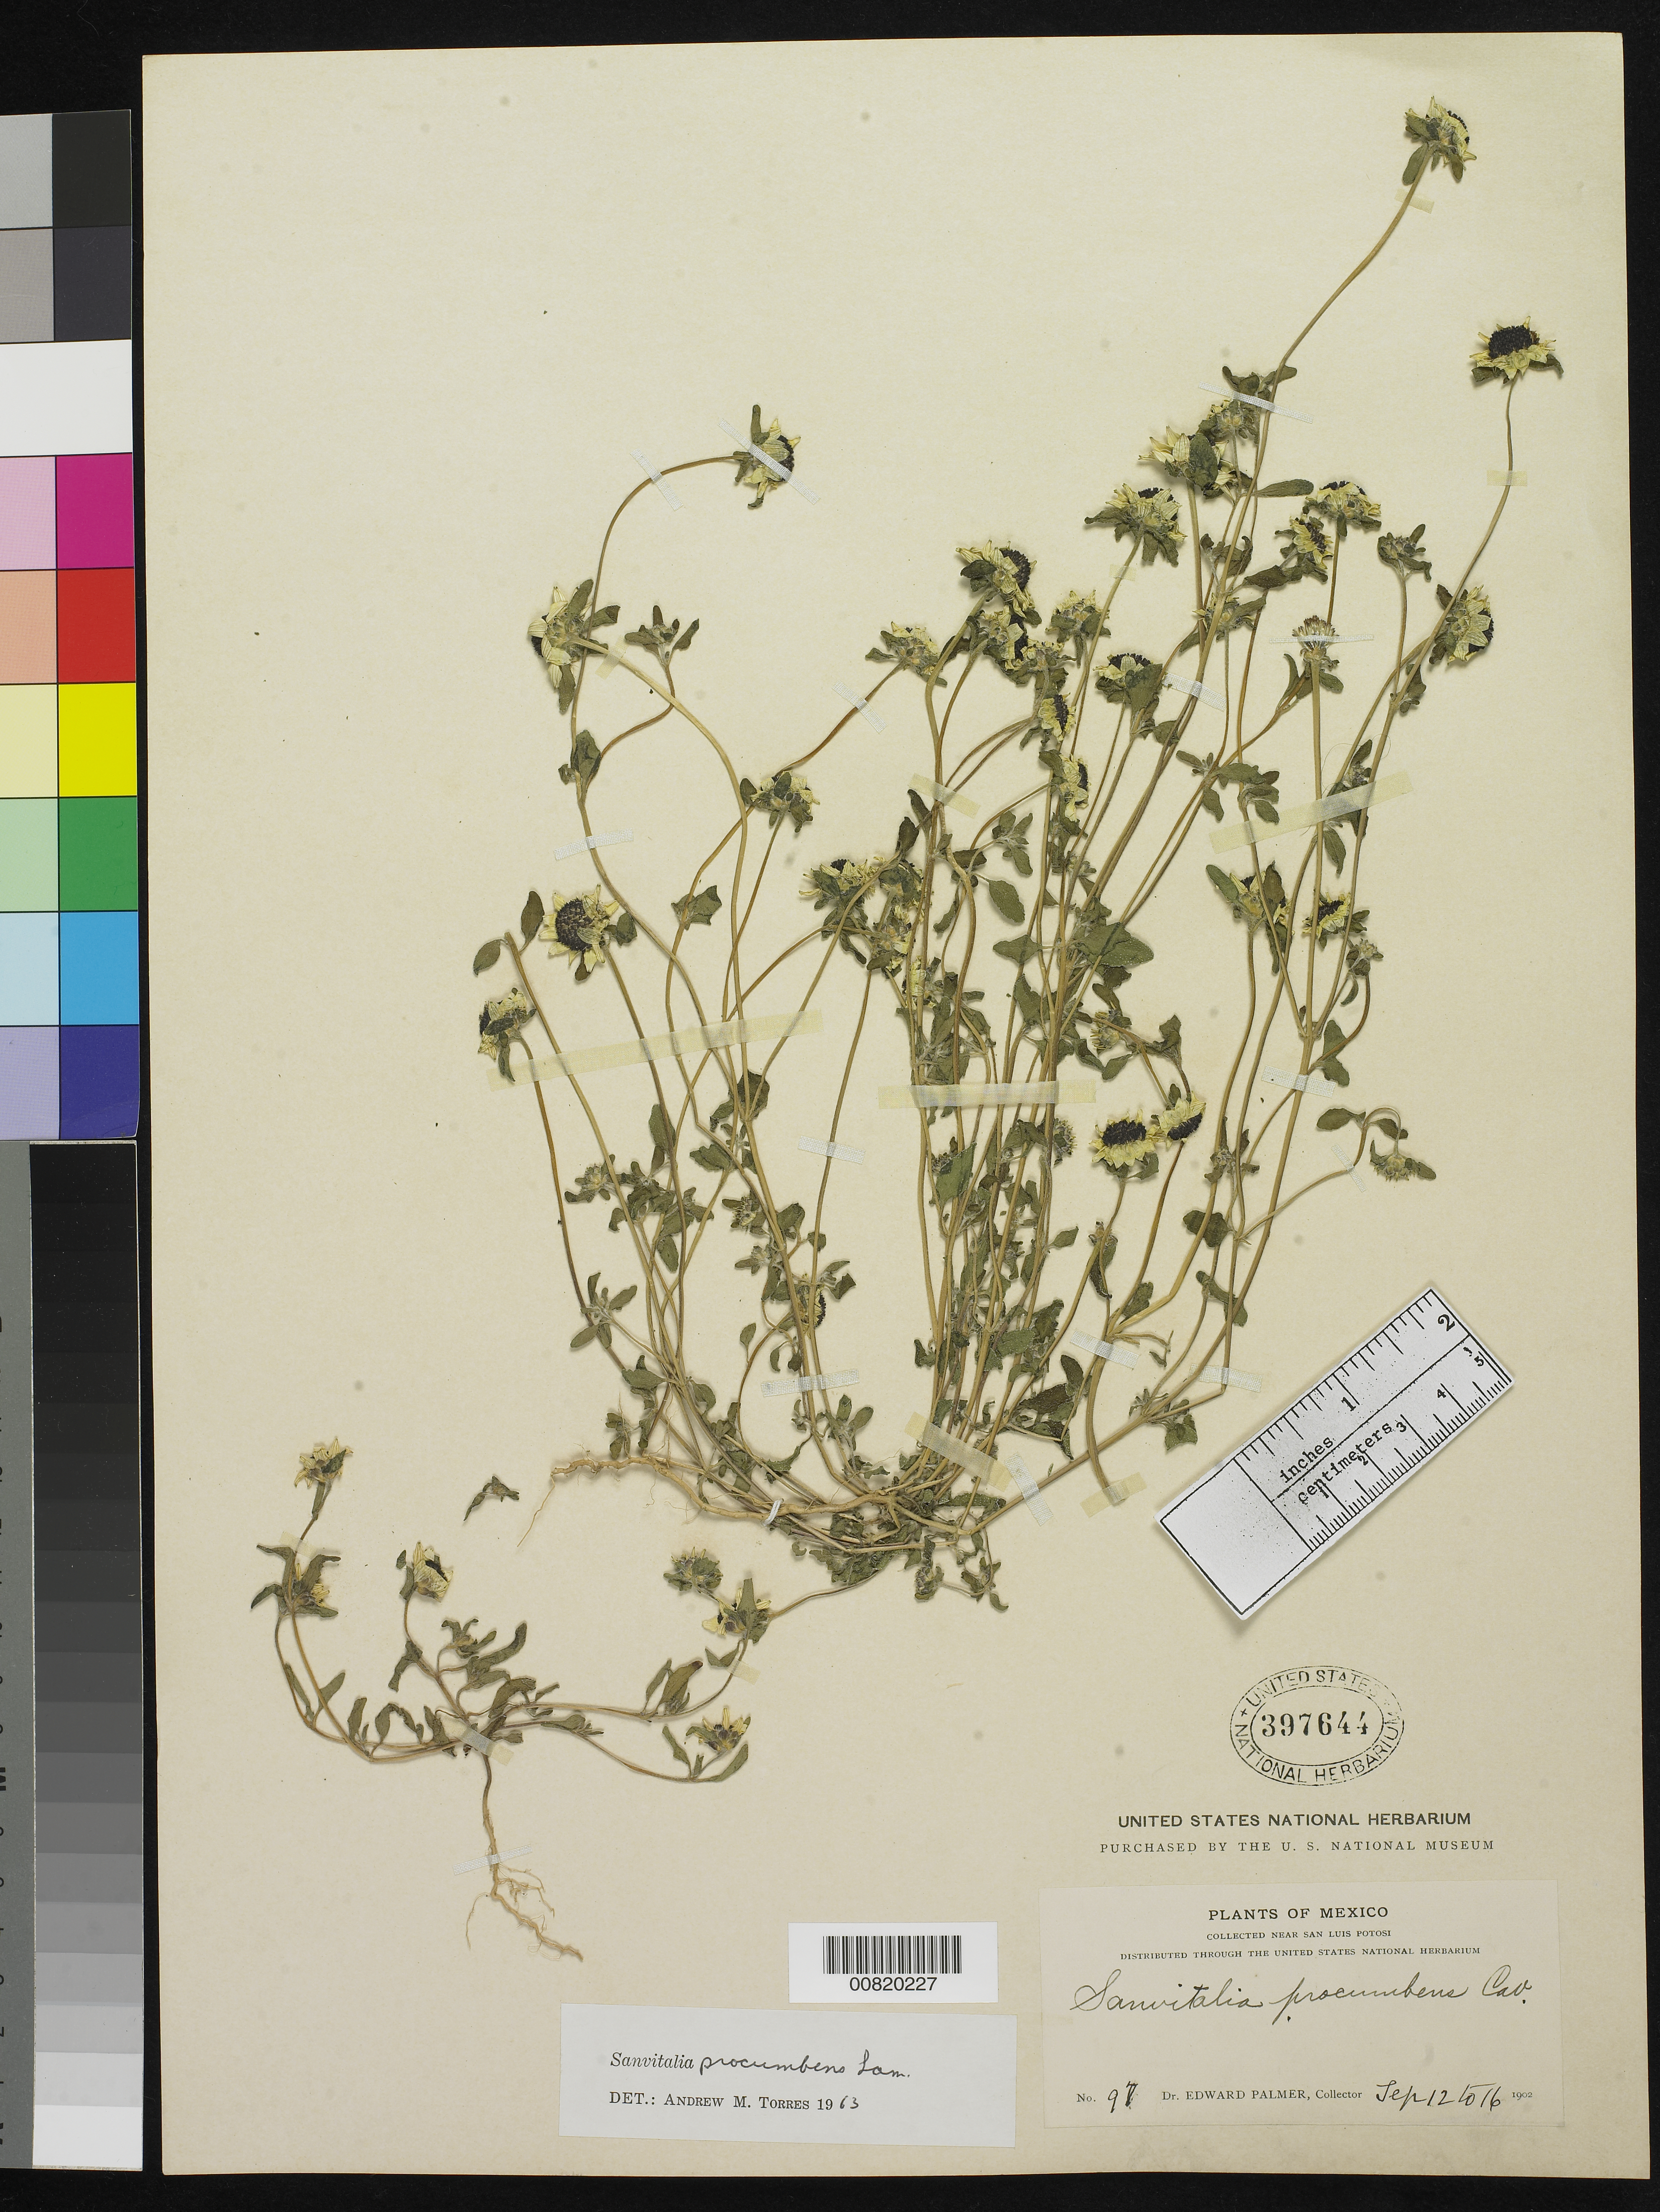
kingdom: Plantae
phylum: Tracheophyta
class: Magnoliopsida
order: Asterales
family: Asteraceae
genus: Sanvitalia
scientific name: Sanvitalia procumbens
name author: Lam.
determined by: Skibicki, Samuel V.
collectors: E. Palmer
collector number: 97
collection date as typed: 12 Sep 1902 to 16 Sep 1902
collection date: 1902-09-12/1902-09-16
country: Mexico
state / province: San Luis Potosí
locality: Near San Luis Potosí.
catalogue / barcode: US 397644